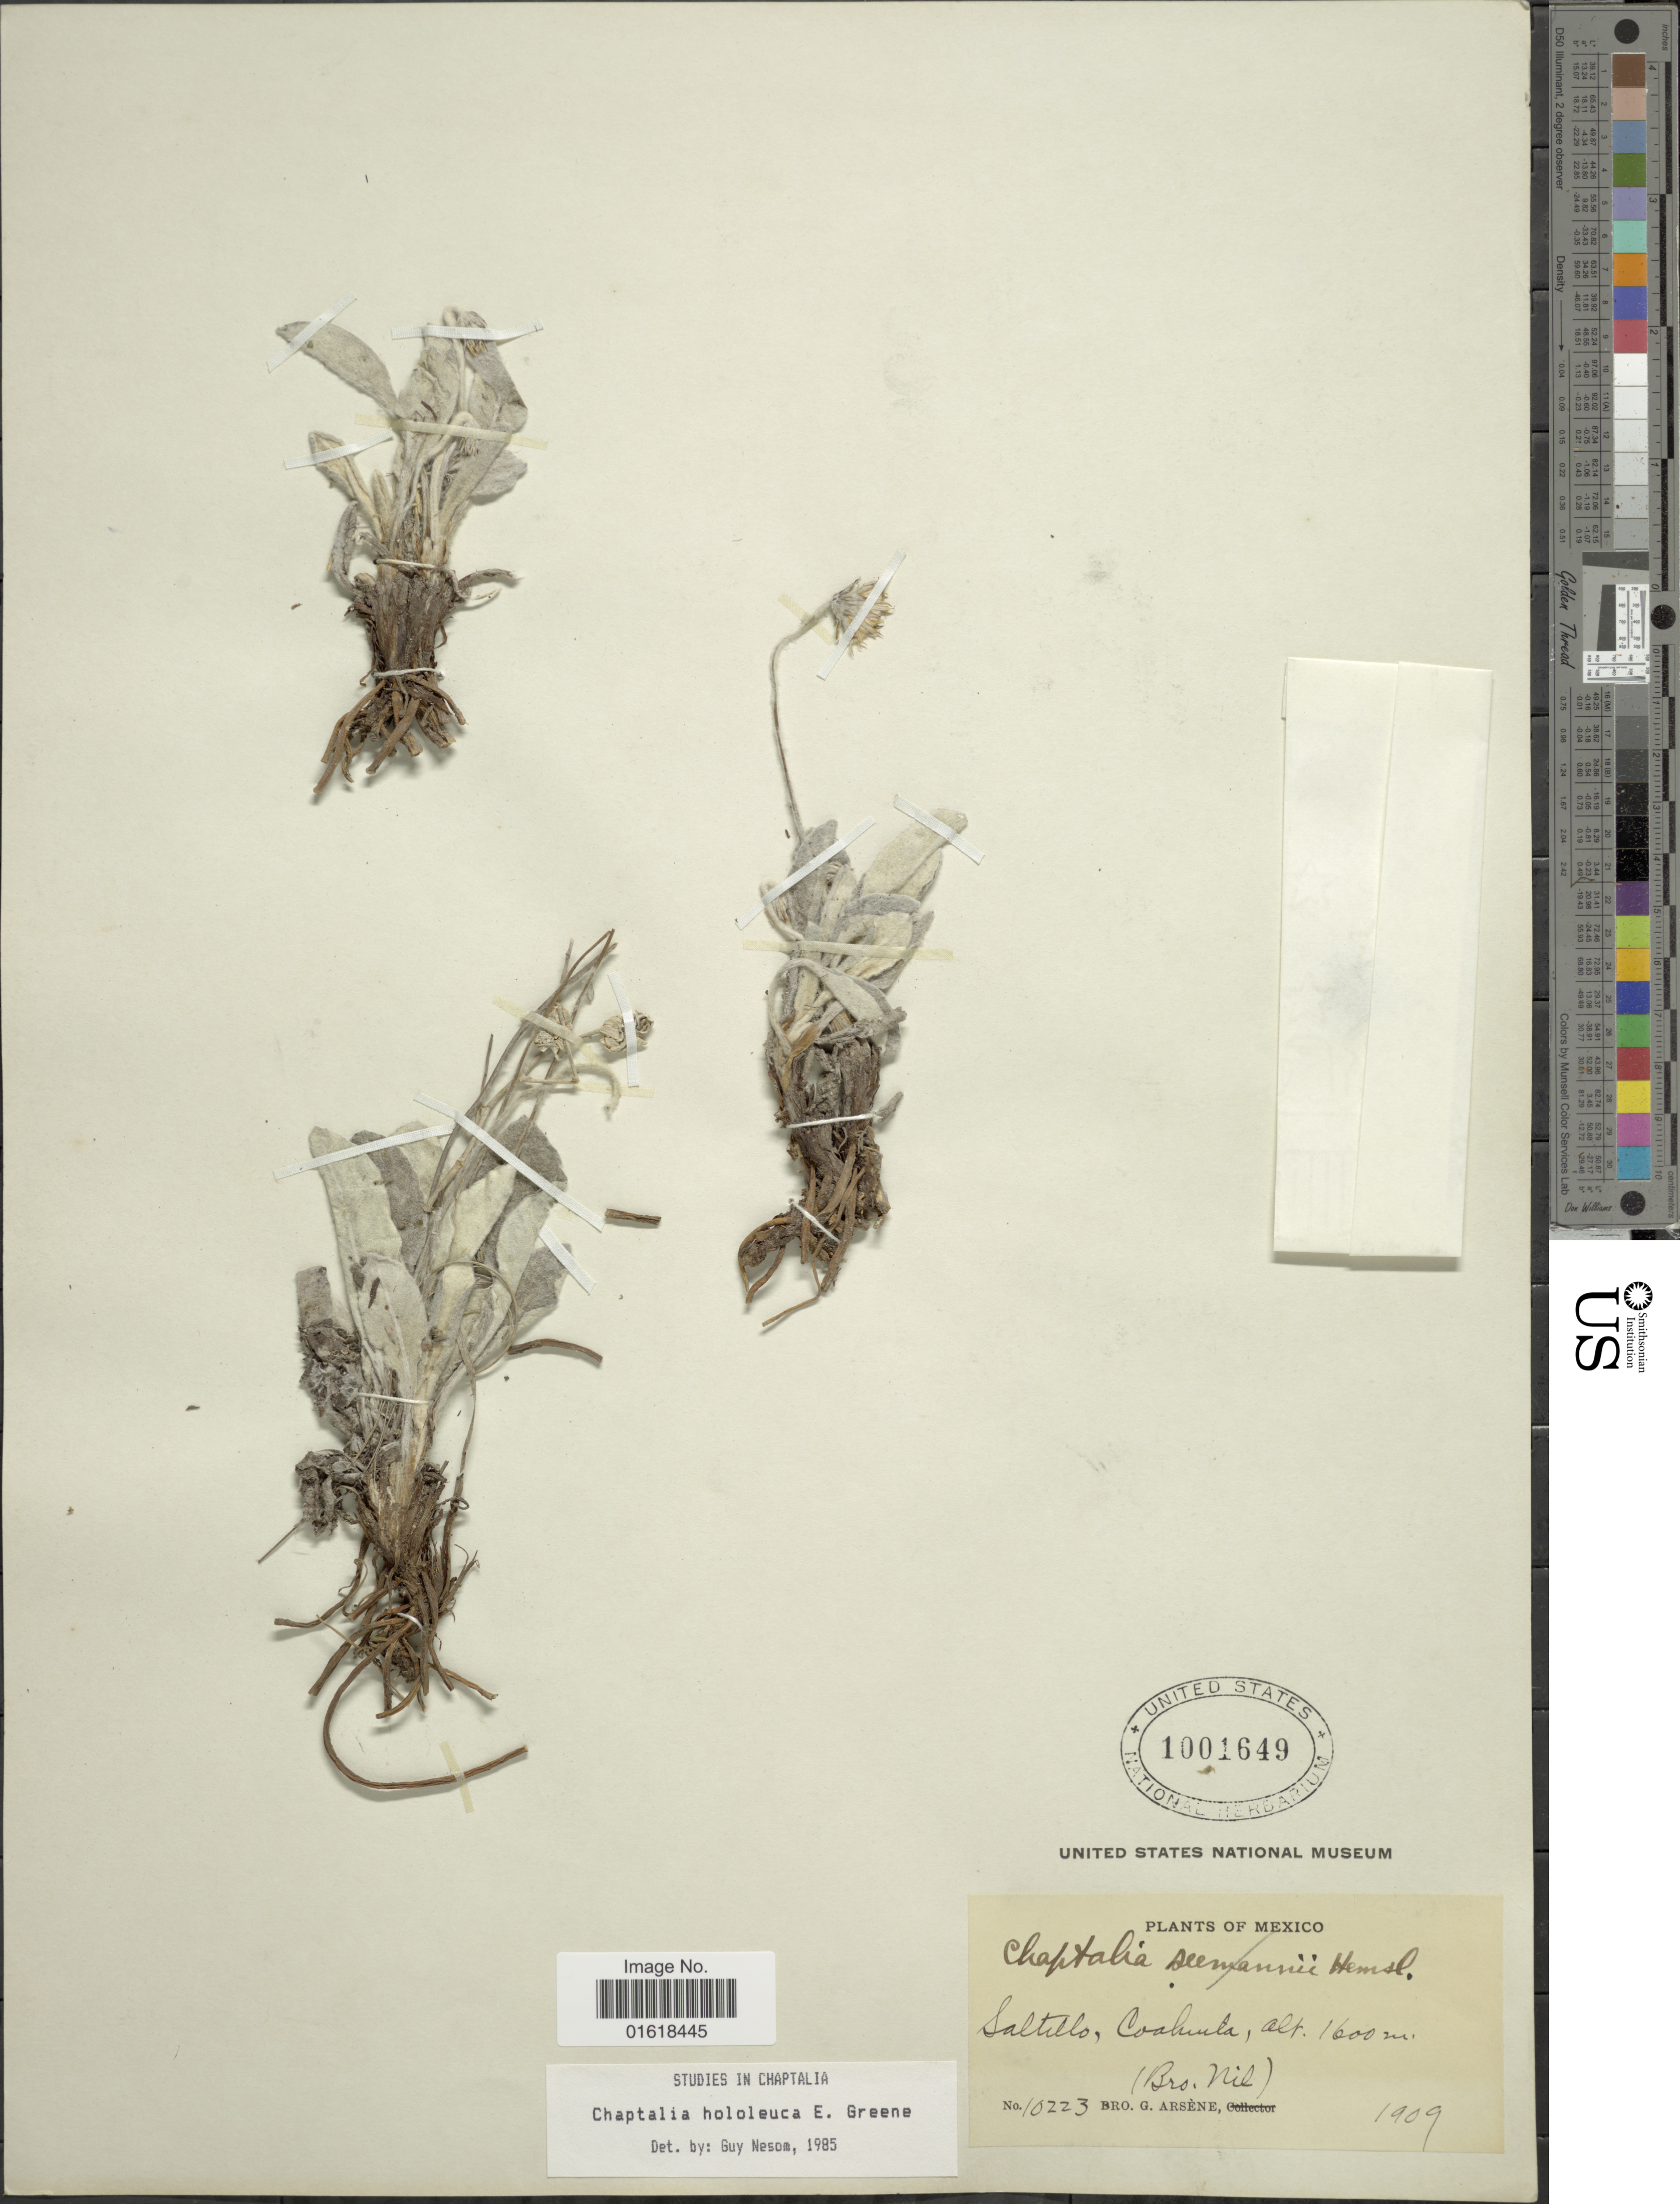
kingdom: Plantae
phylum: Tracheophyta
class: Magnoliopsida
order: Asterales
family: Asteraceae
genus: Chaptalia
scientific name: Chaptalia hololeuca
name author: Greene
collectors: Bro. Nil & Bro. G. Arsène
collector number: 10223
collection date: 1909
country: Mexico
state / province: Coahuila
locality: Saltillo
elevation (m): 1600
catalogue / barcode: US 1001649